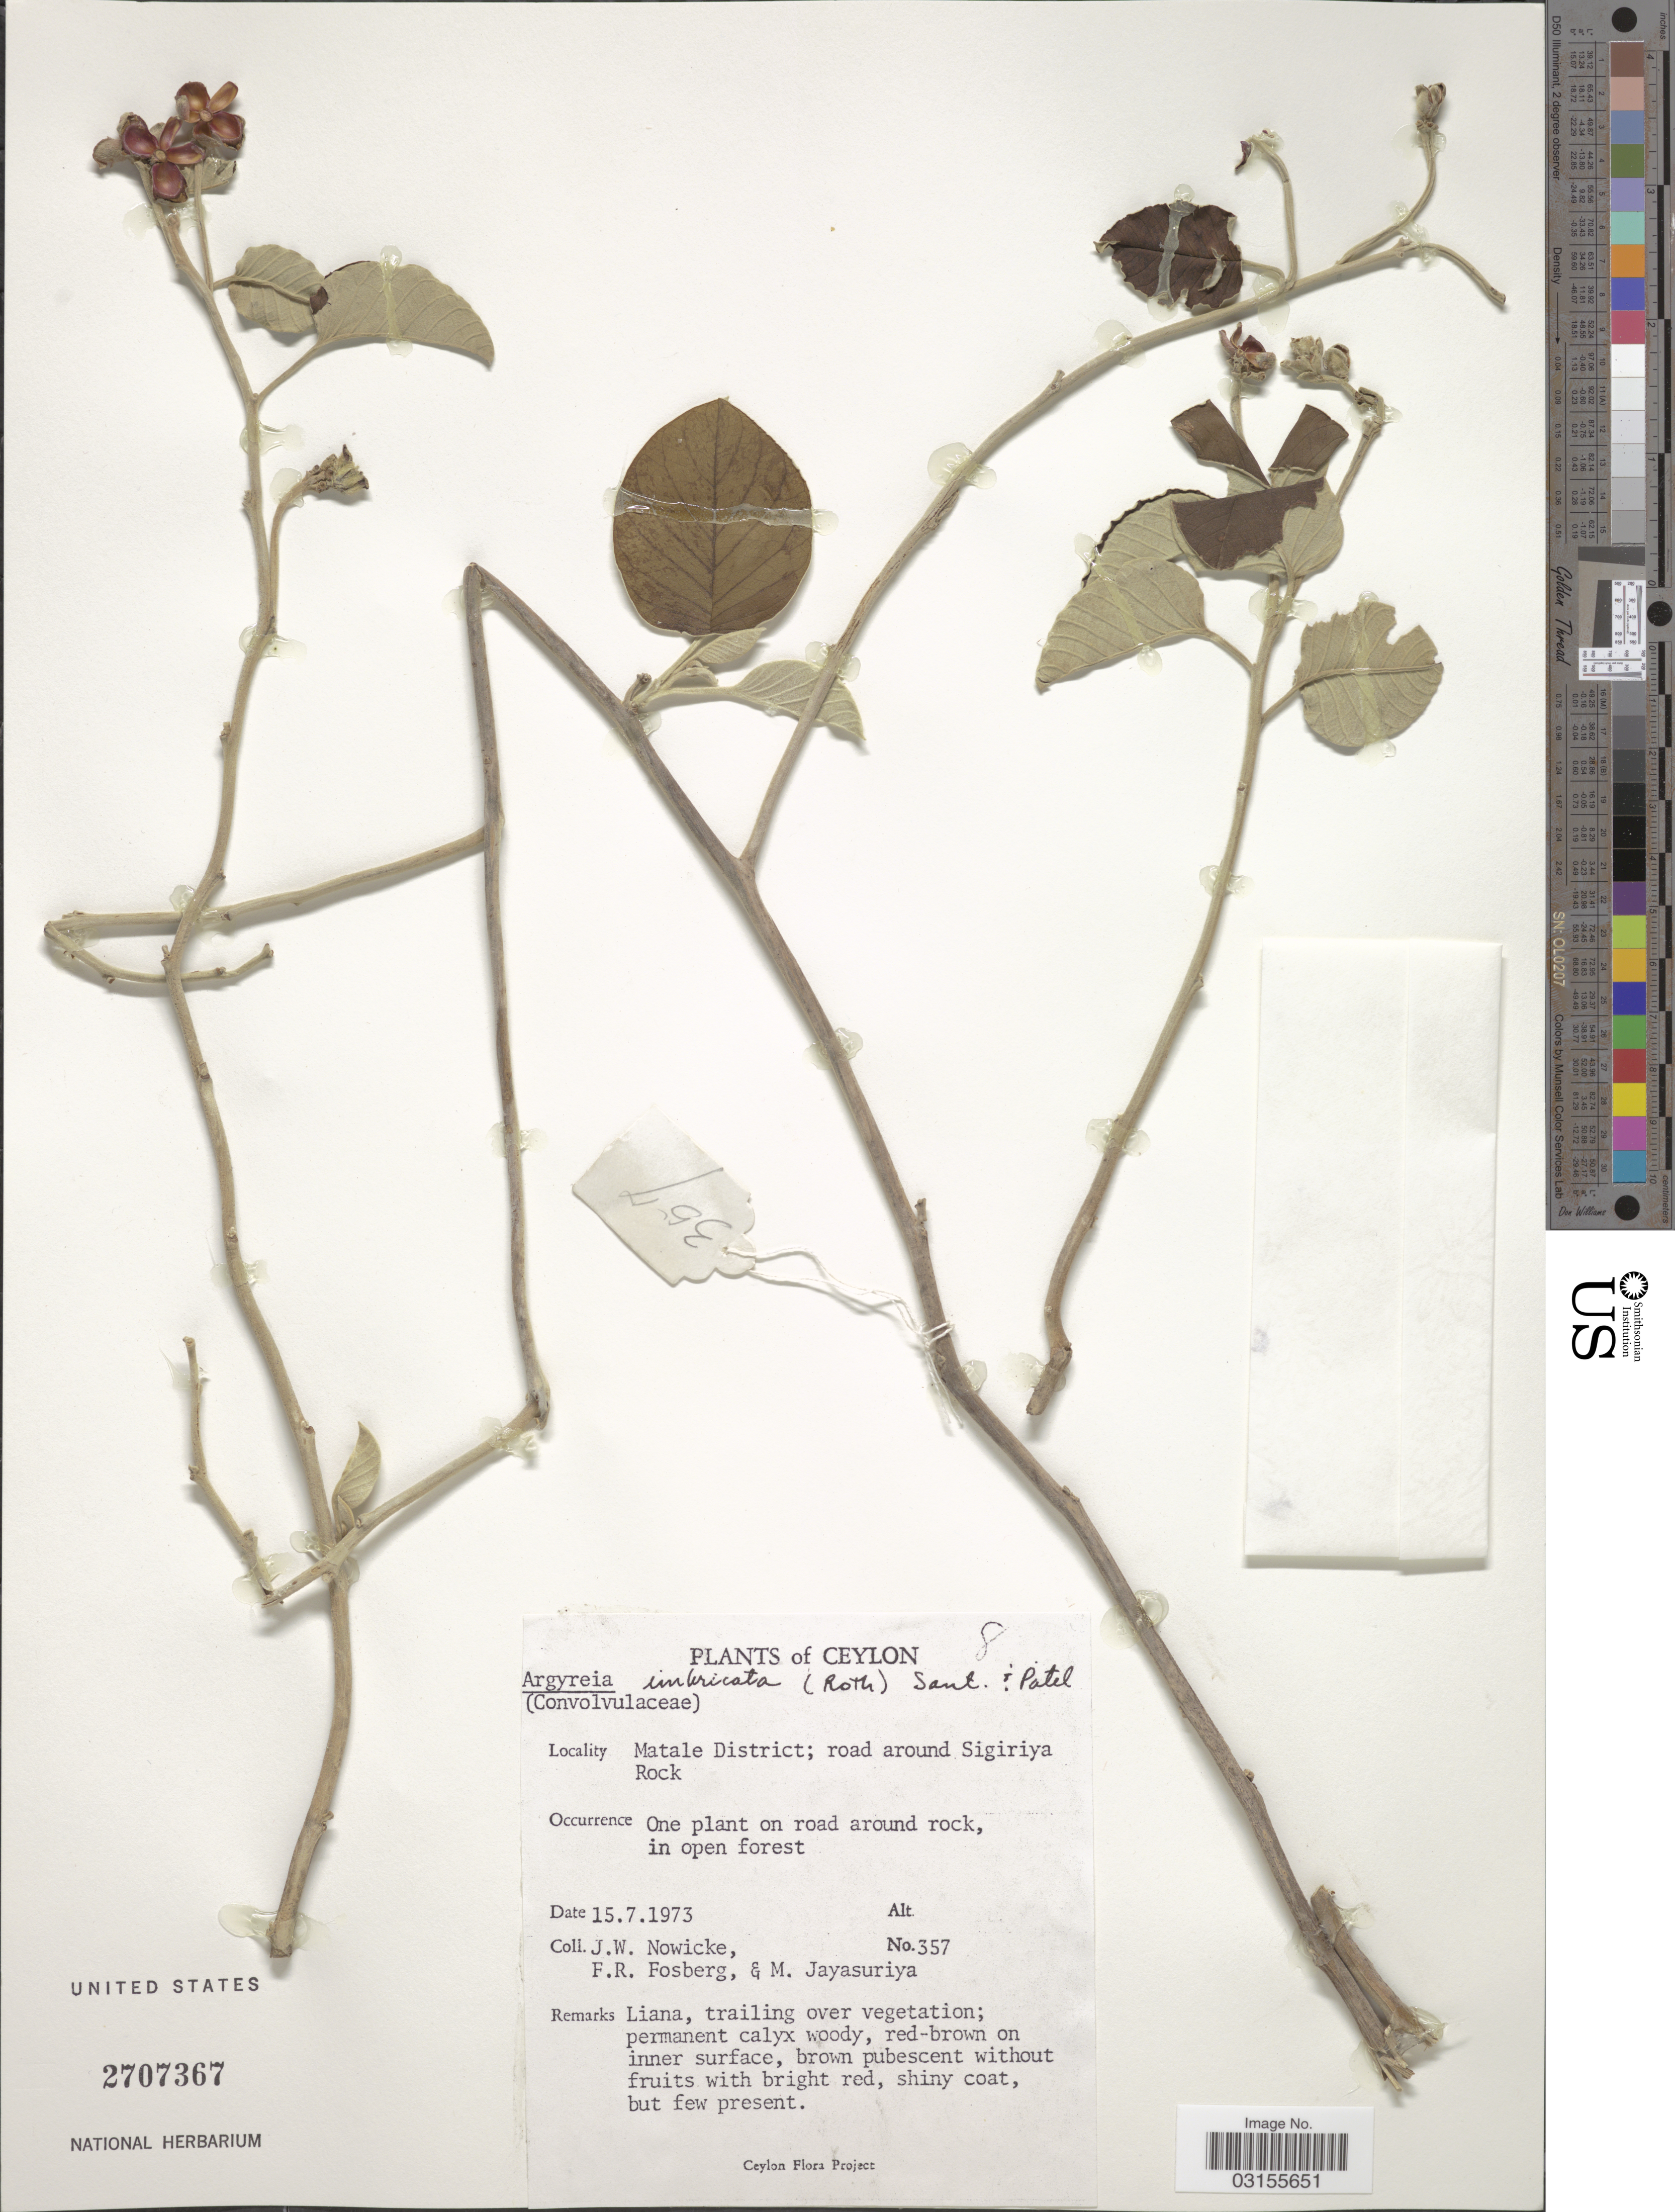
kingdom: Plantae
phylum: Tracheophyta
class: Magnoliopsida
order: Solanales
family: Convolvulaceae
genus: Argyreia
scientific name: Argyreia imbricata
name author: Baumgartner et al.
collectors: J. W. Nowicke, F. R. Fosberg & M. Jayasuriya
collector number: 357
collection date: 1973-07-15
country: Sri Lanka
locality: Ceylon. Matale District; road around Sigiriya Rock.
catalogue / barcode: US 2707367